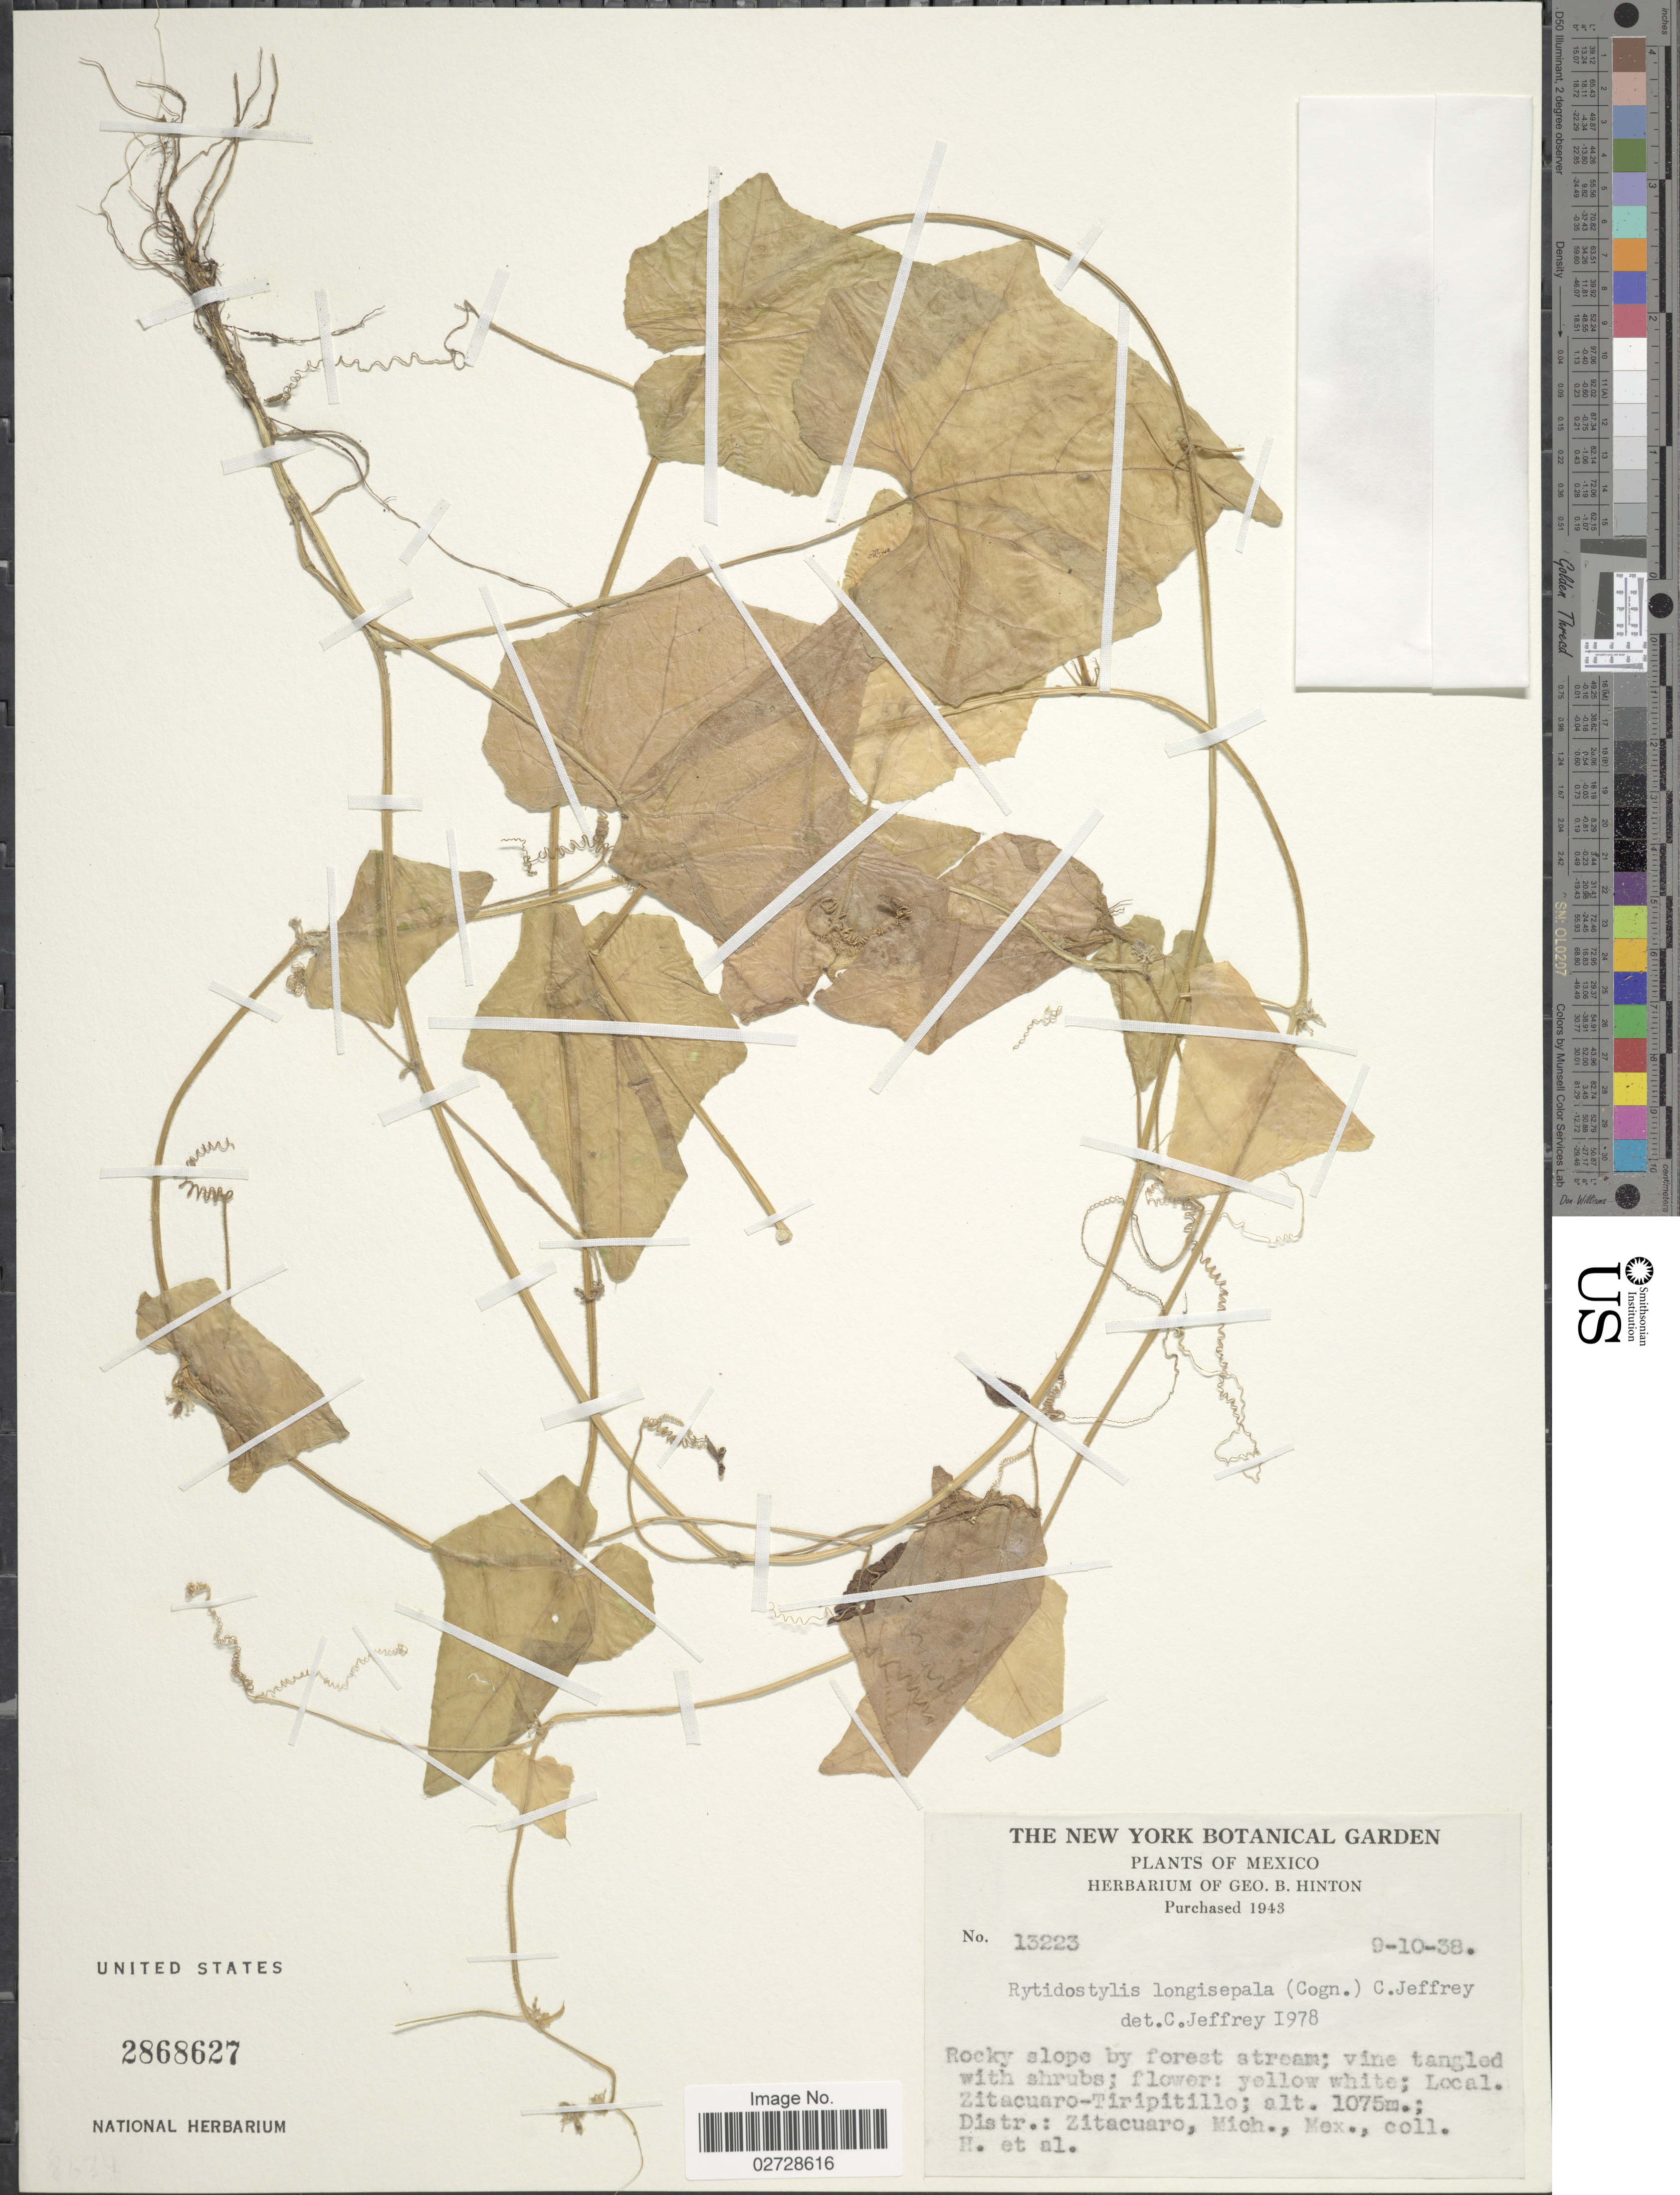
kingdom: Plantae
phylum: Tracheophyta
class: Magnoliopsida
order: Cucurbitales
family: Cucurbitaceae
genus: Cyclanthera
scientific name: Cyclanthera longisepala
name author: (Cogn.) H. Schaef. & S.S. Renner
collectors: G. B. Hinton & et al.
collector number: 13223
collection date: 1938-10-09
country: Mexico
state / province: Michoacán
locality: Rocky slope by forest stream, Zitacuaro-Tiripitillo, Distr. Zitacuaro.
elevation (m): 1075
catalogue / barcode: US 2868627